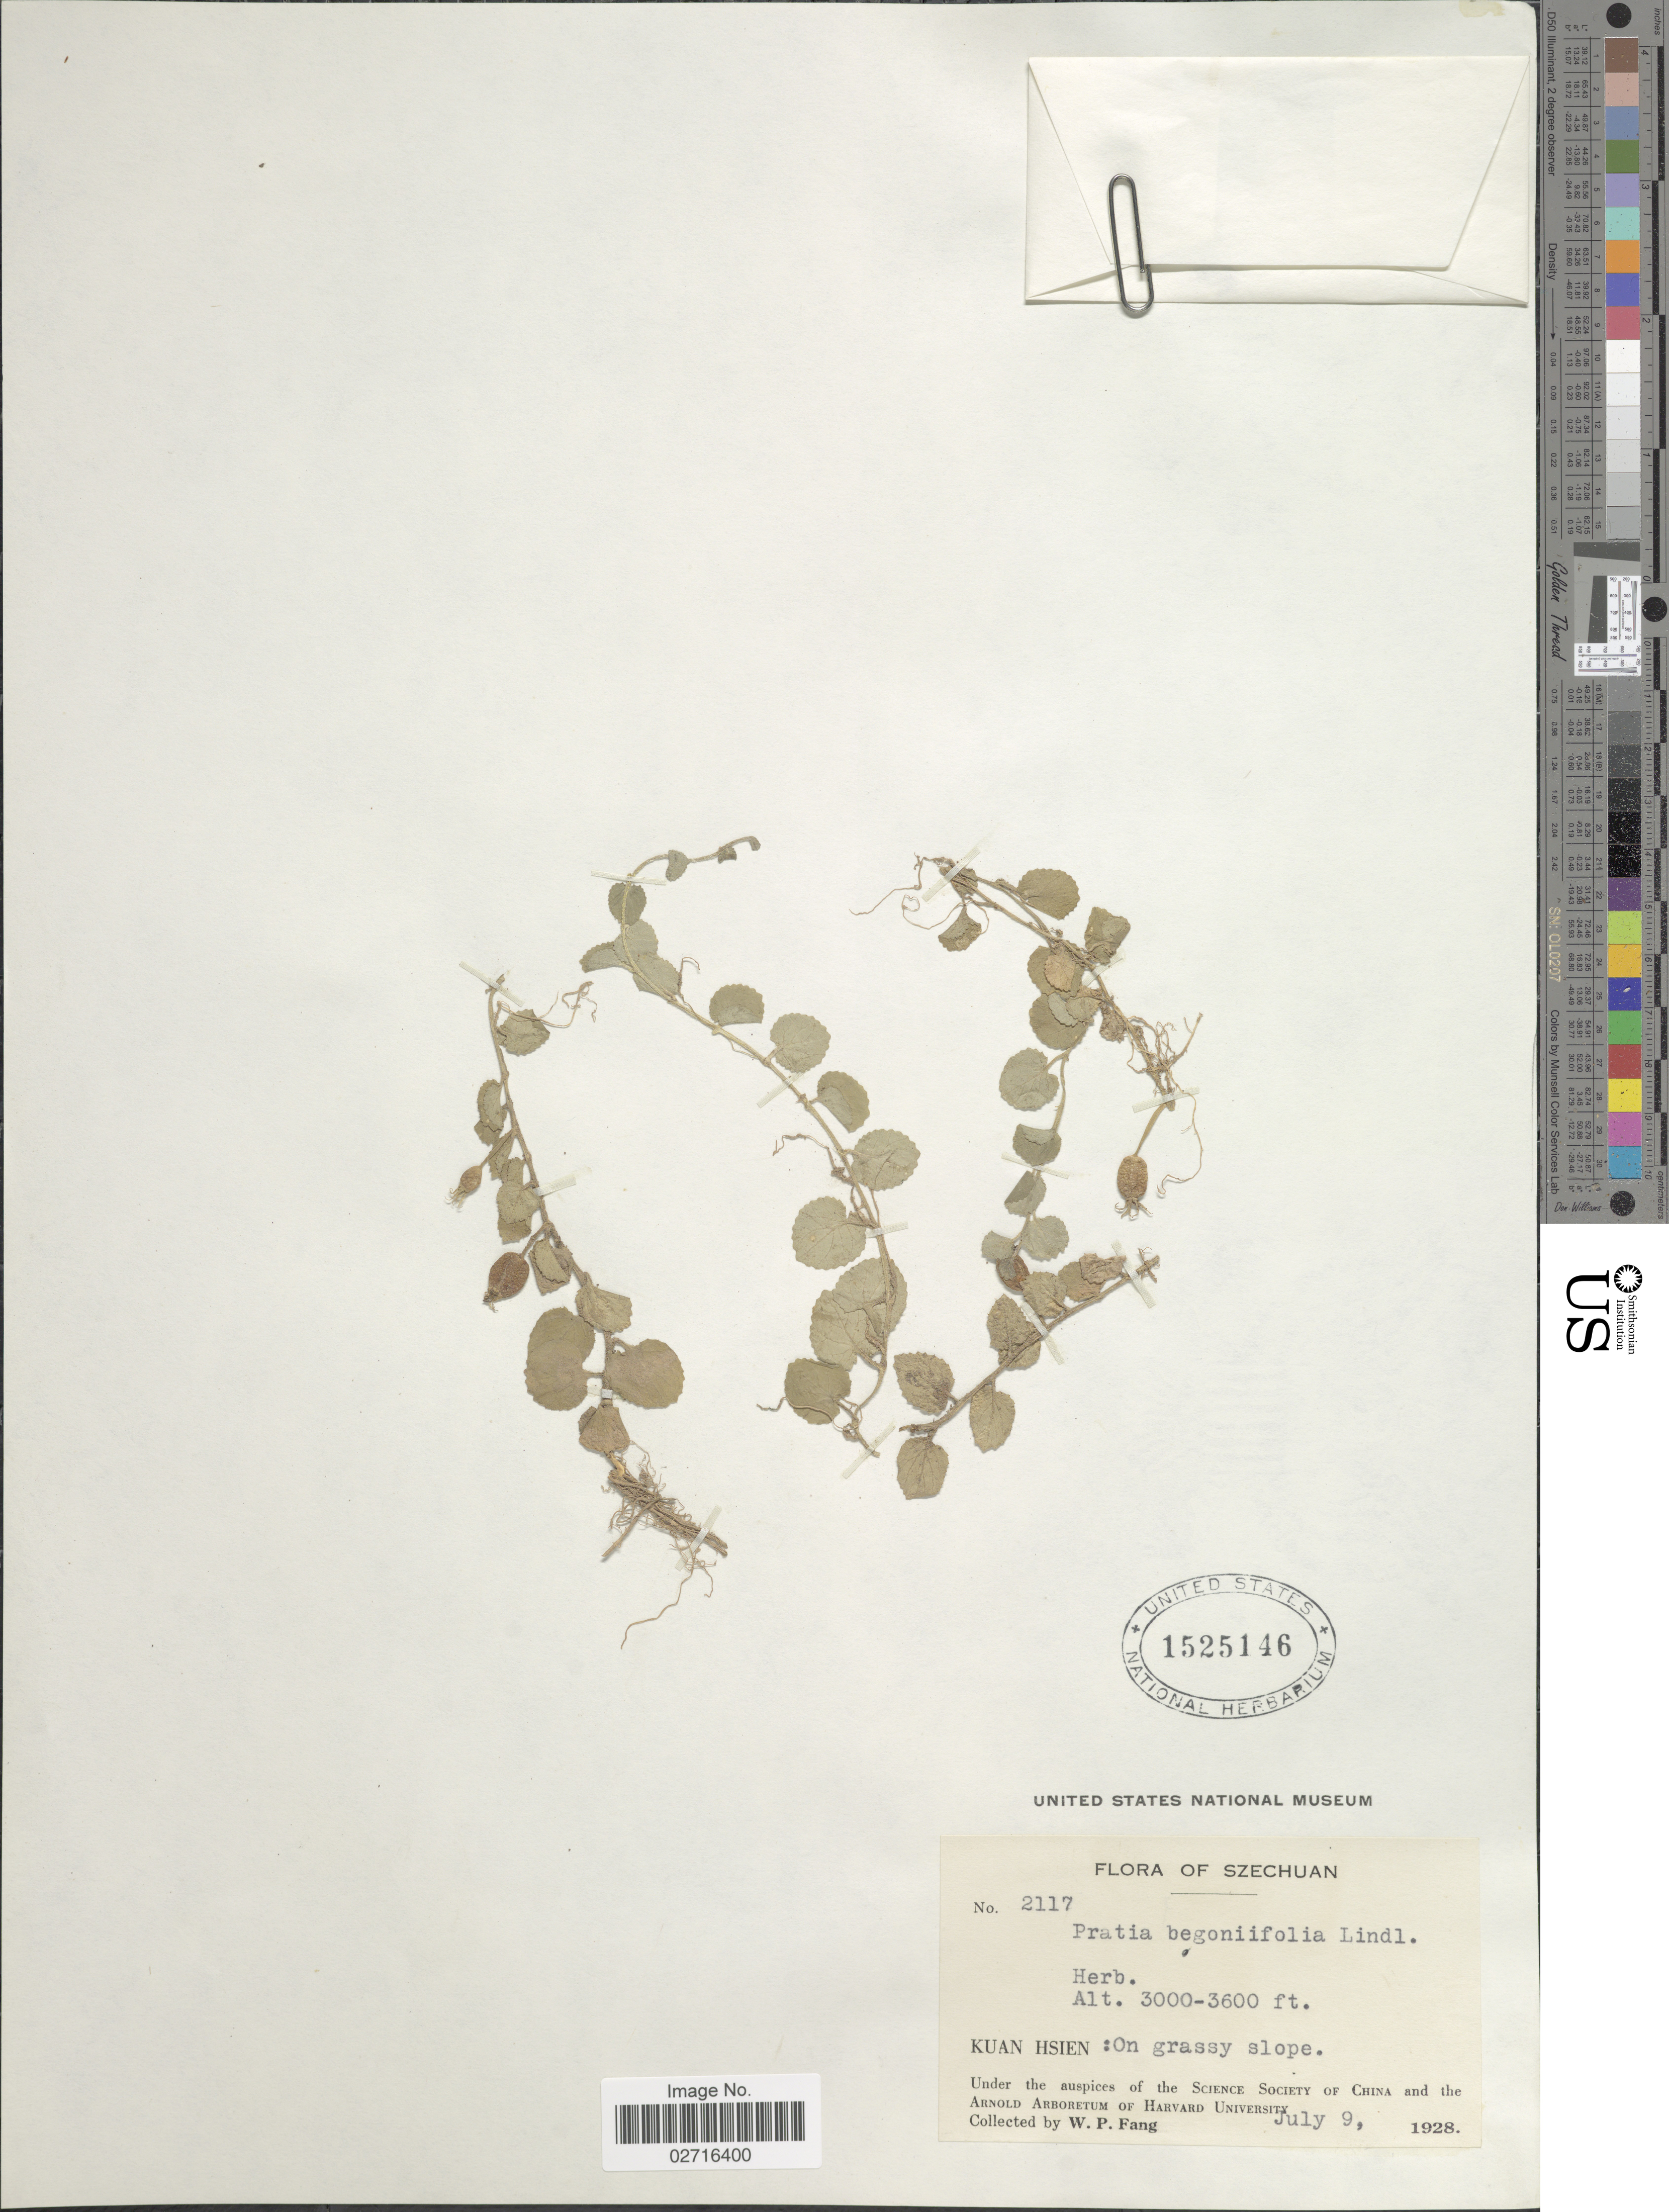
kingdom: Plantae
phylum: Tracheophyta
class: Magnoliopsida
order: Asterales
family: Campanulaceae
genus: Pratia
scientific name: Pratia nummularia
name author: (Lam.) A. Braun & Asch.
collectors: W. P. Fang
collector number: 2117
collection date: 1928-07-09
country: China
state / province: Sichuan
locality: Szechuan, Kuan Hsien: On grassy slope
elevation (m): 914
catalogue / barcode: US 1525146